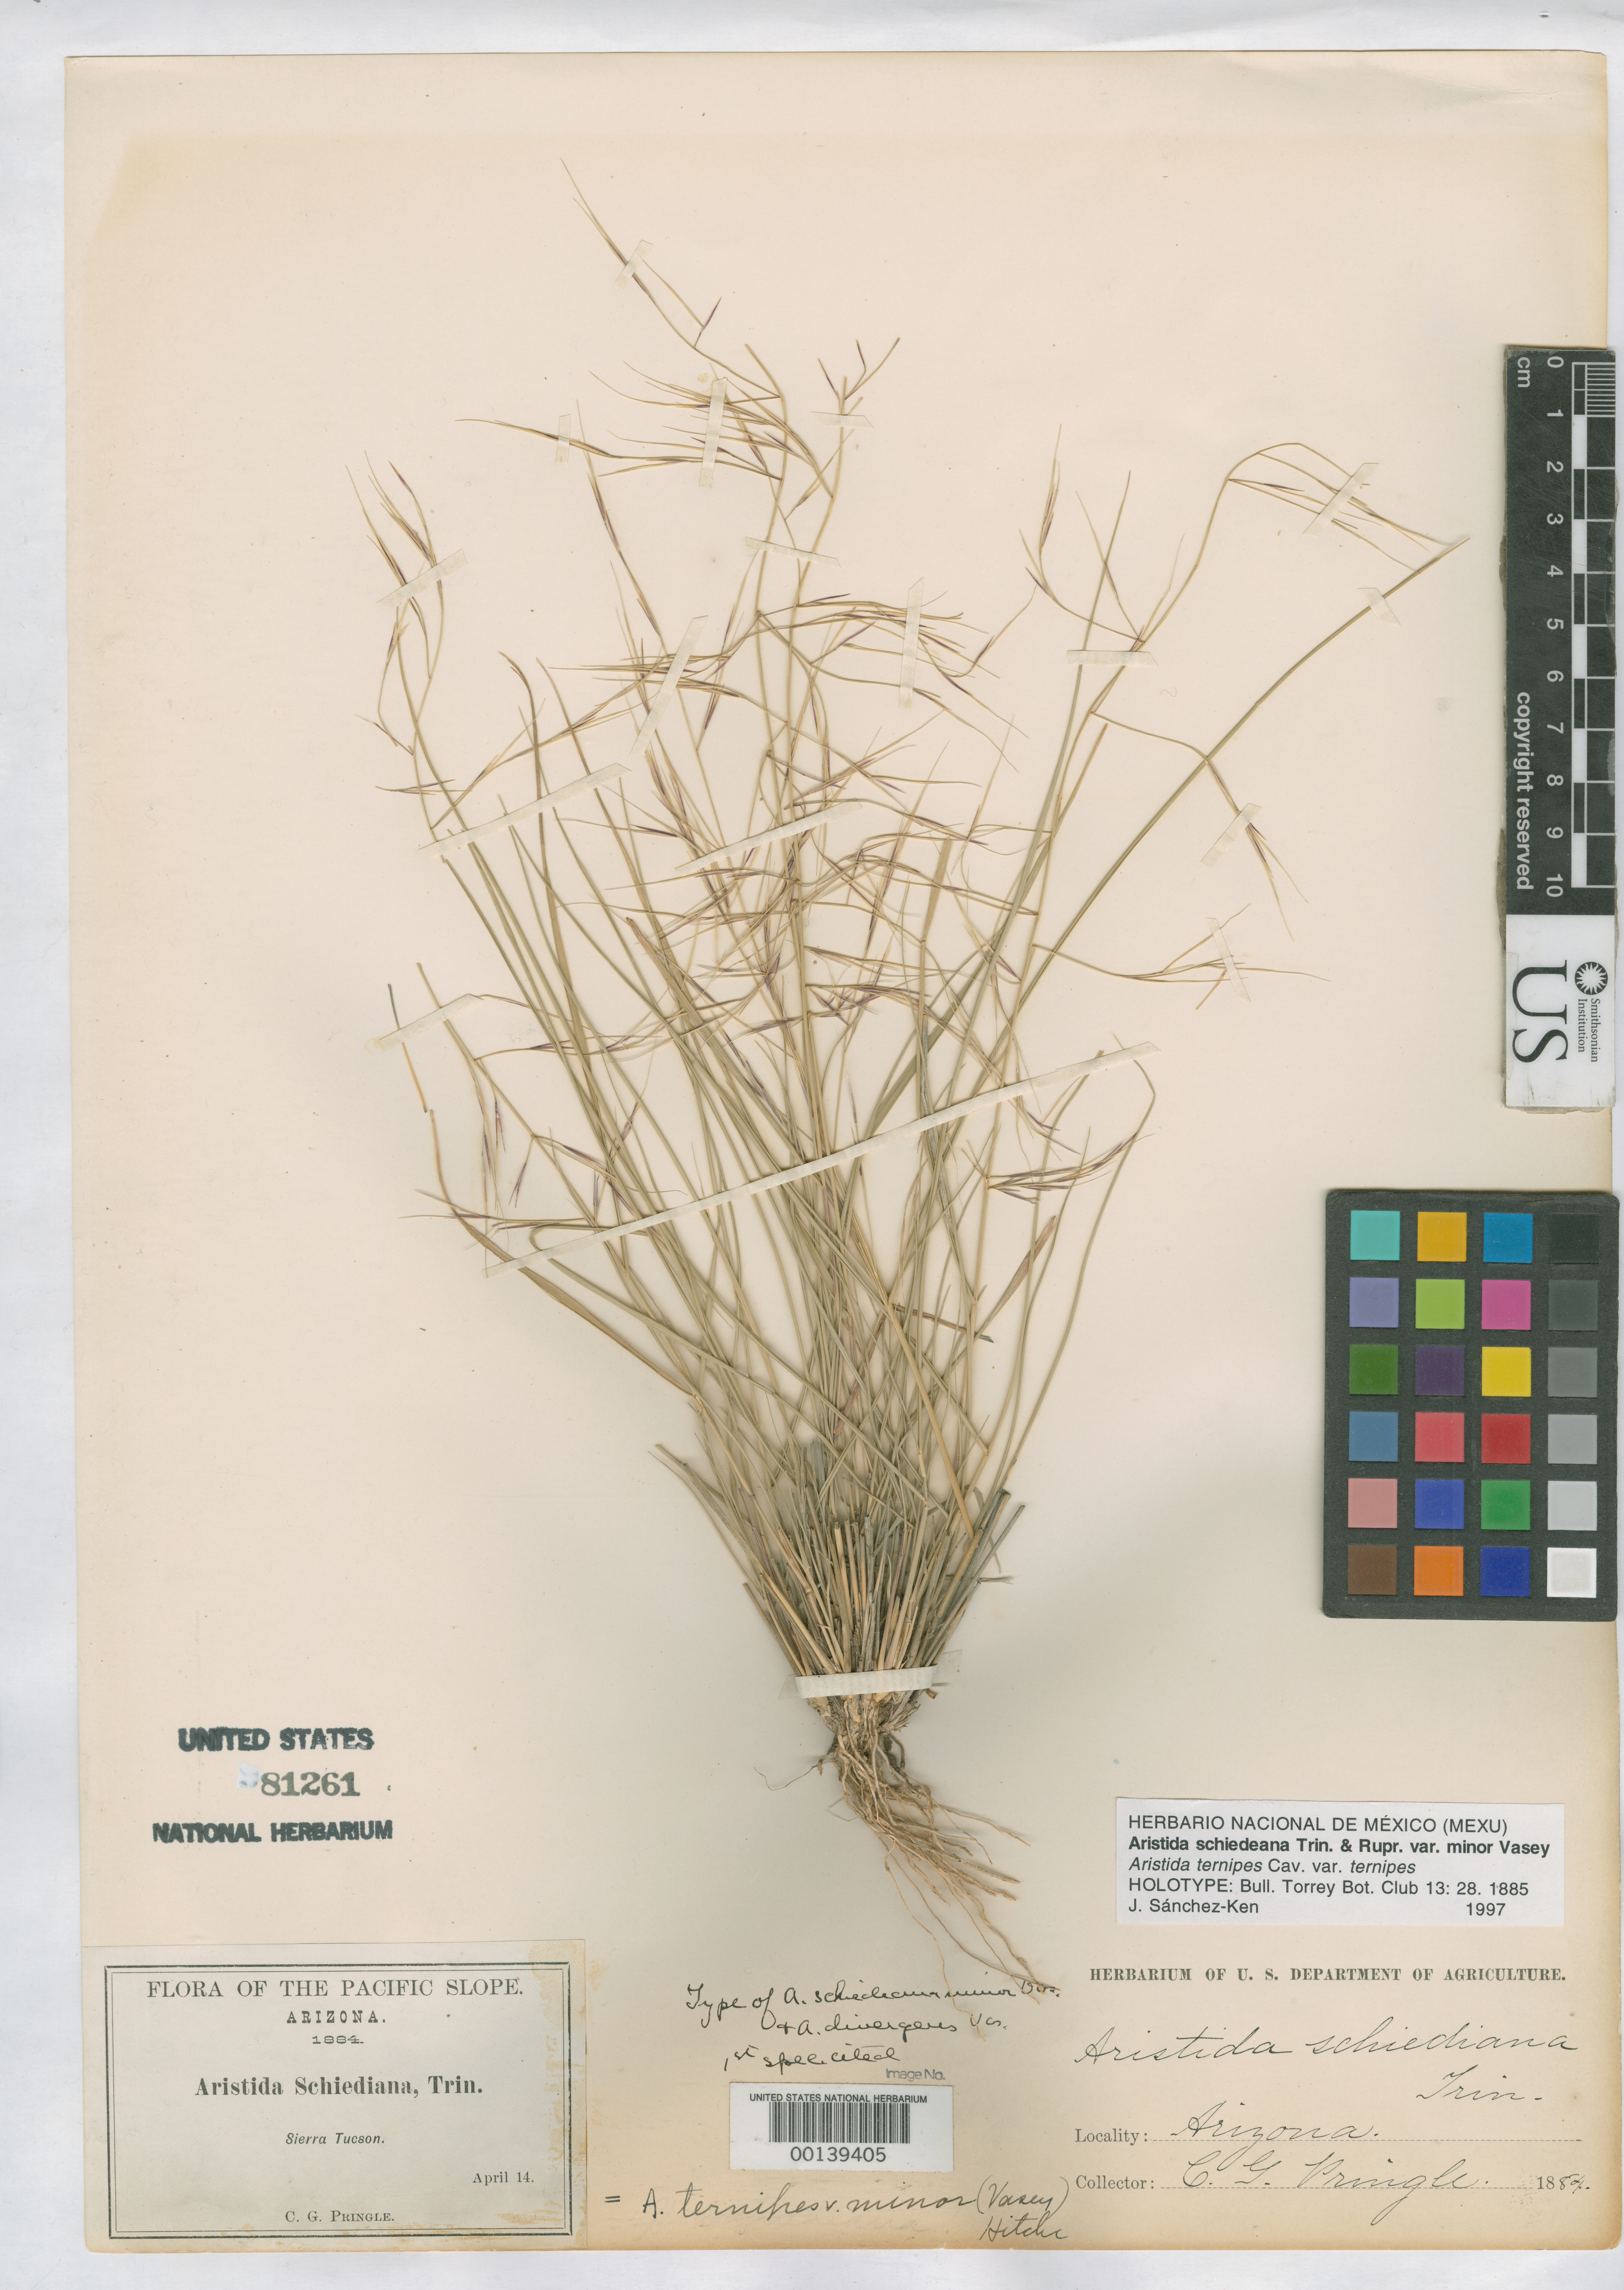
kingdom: Plantae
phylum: Tracheophyta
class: Liliopsida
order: Poales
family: Poaceae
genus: Aristida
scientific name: Aristida schiedeana var. minor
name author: Vasey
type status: Syntype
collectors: C. G. Pringle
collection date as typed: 14 Apr 1884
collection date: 1884-04-14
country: United States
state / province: Arizona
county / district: Pima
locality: Sierra Tucson.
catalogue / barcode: US 81261